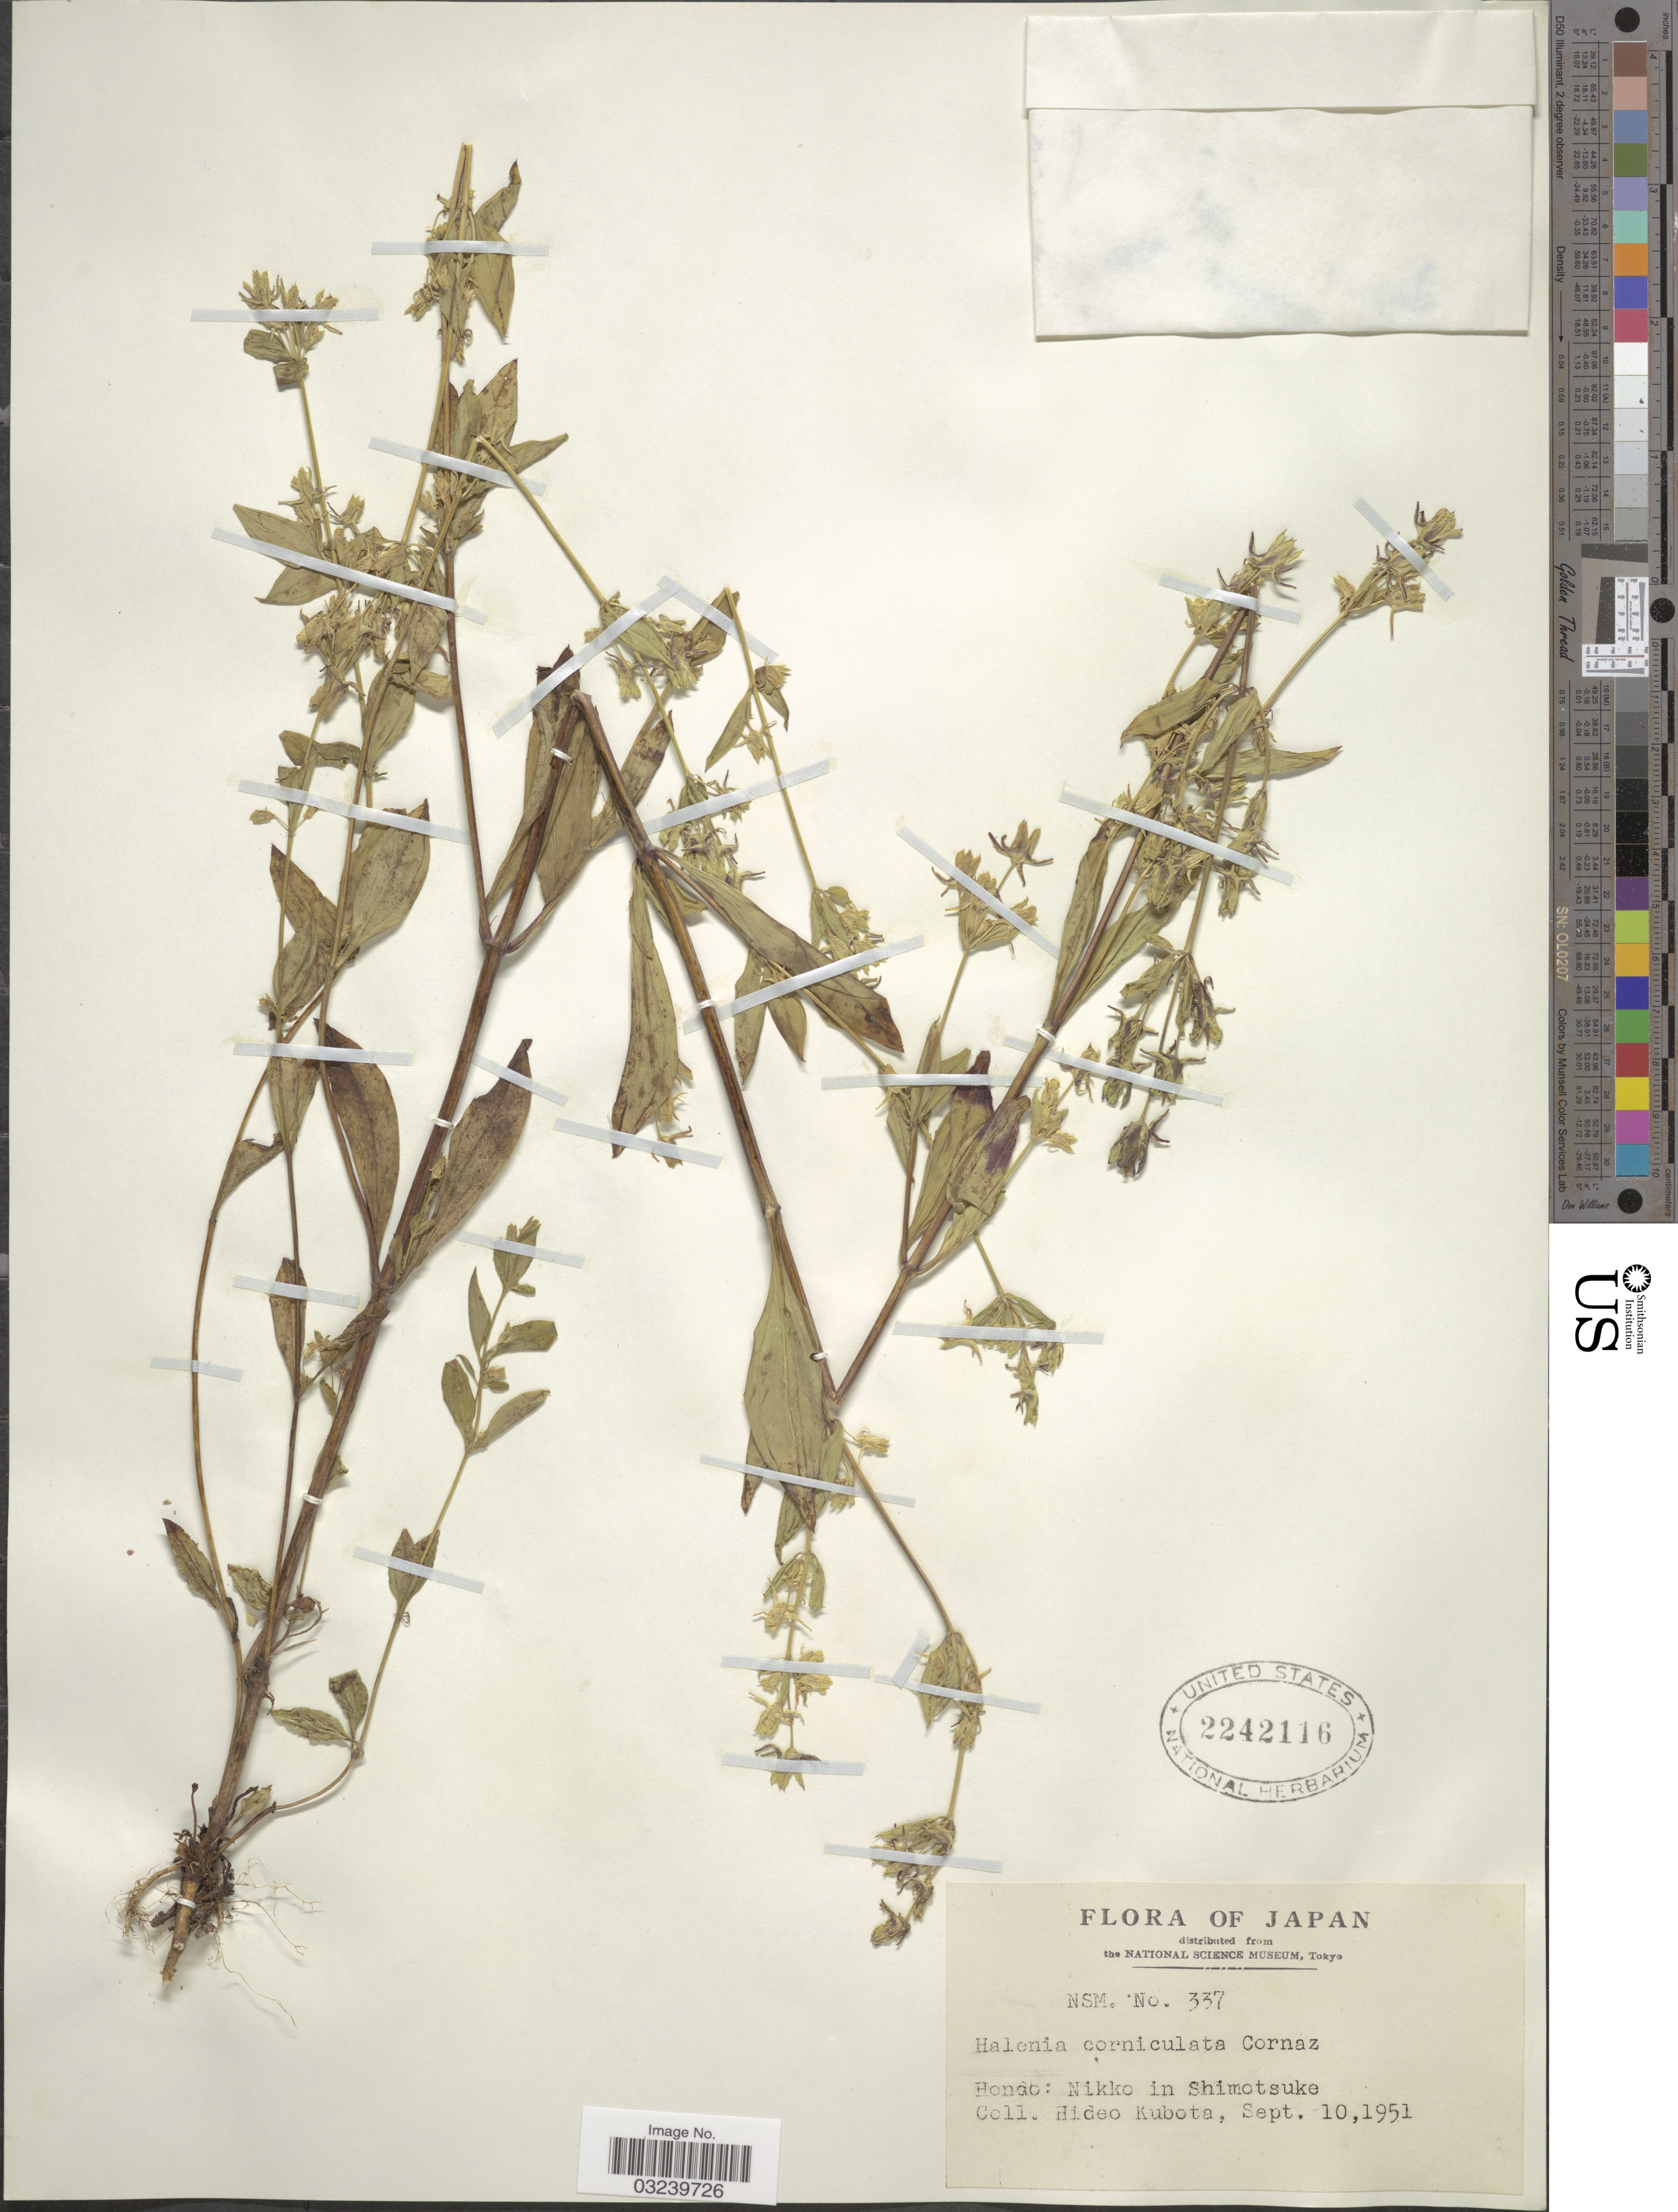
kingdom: Plantae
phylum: Tracheophyta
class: Magnoliopsida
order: Gentianales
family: Gentianaceae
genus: Halenia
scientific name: Halenia corniculata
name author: (L.) Cornaz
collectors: H. Kubota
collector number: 337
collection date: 1951-09-10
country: Japan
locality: Hondo: Nikko in Shimotsuke.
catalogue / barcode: US 2242116